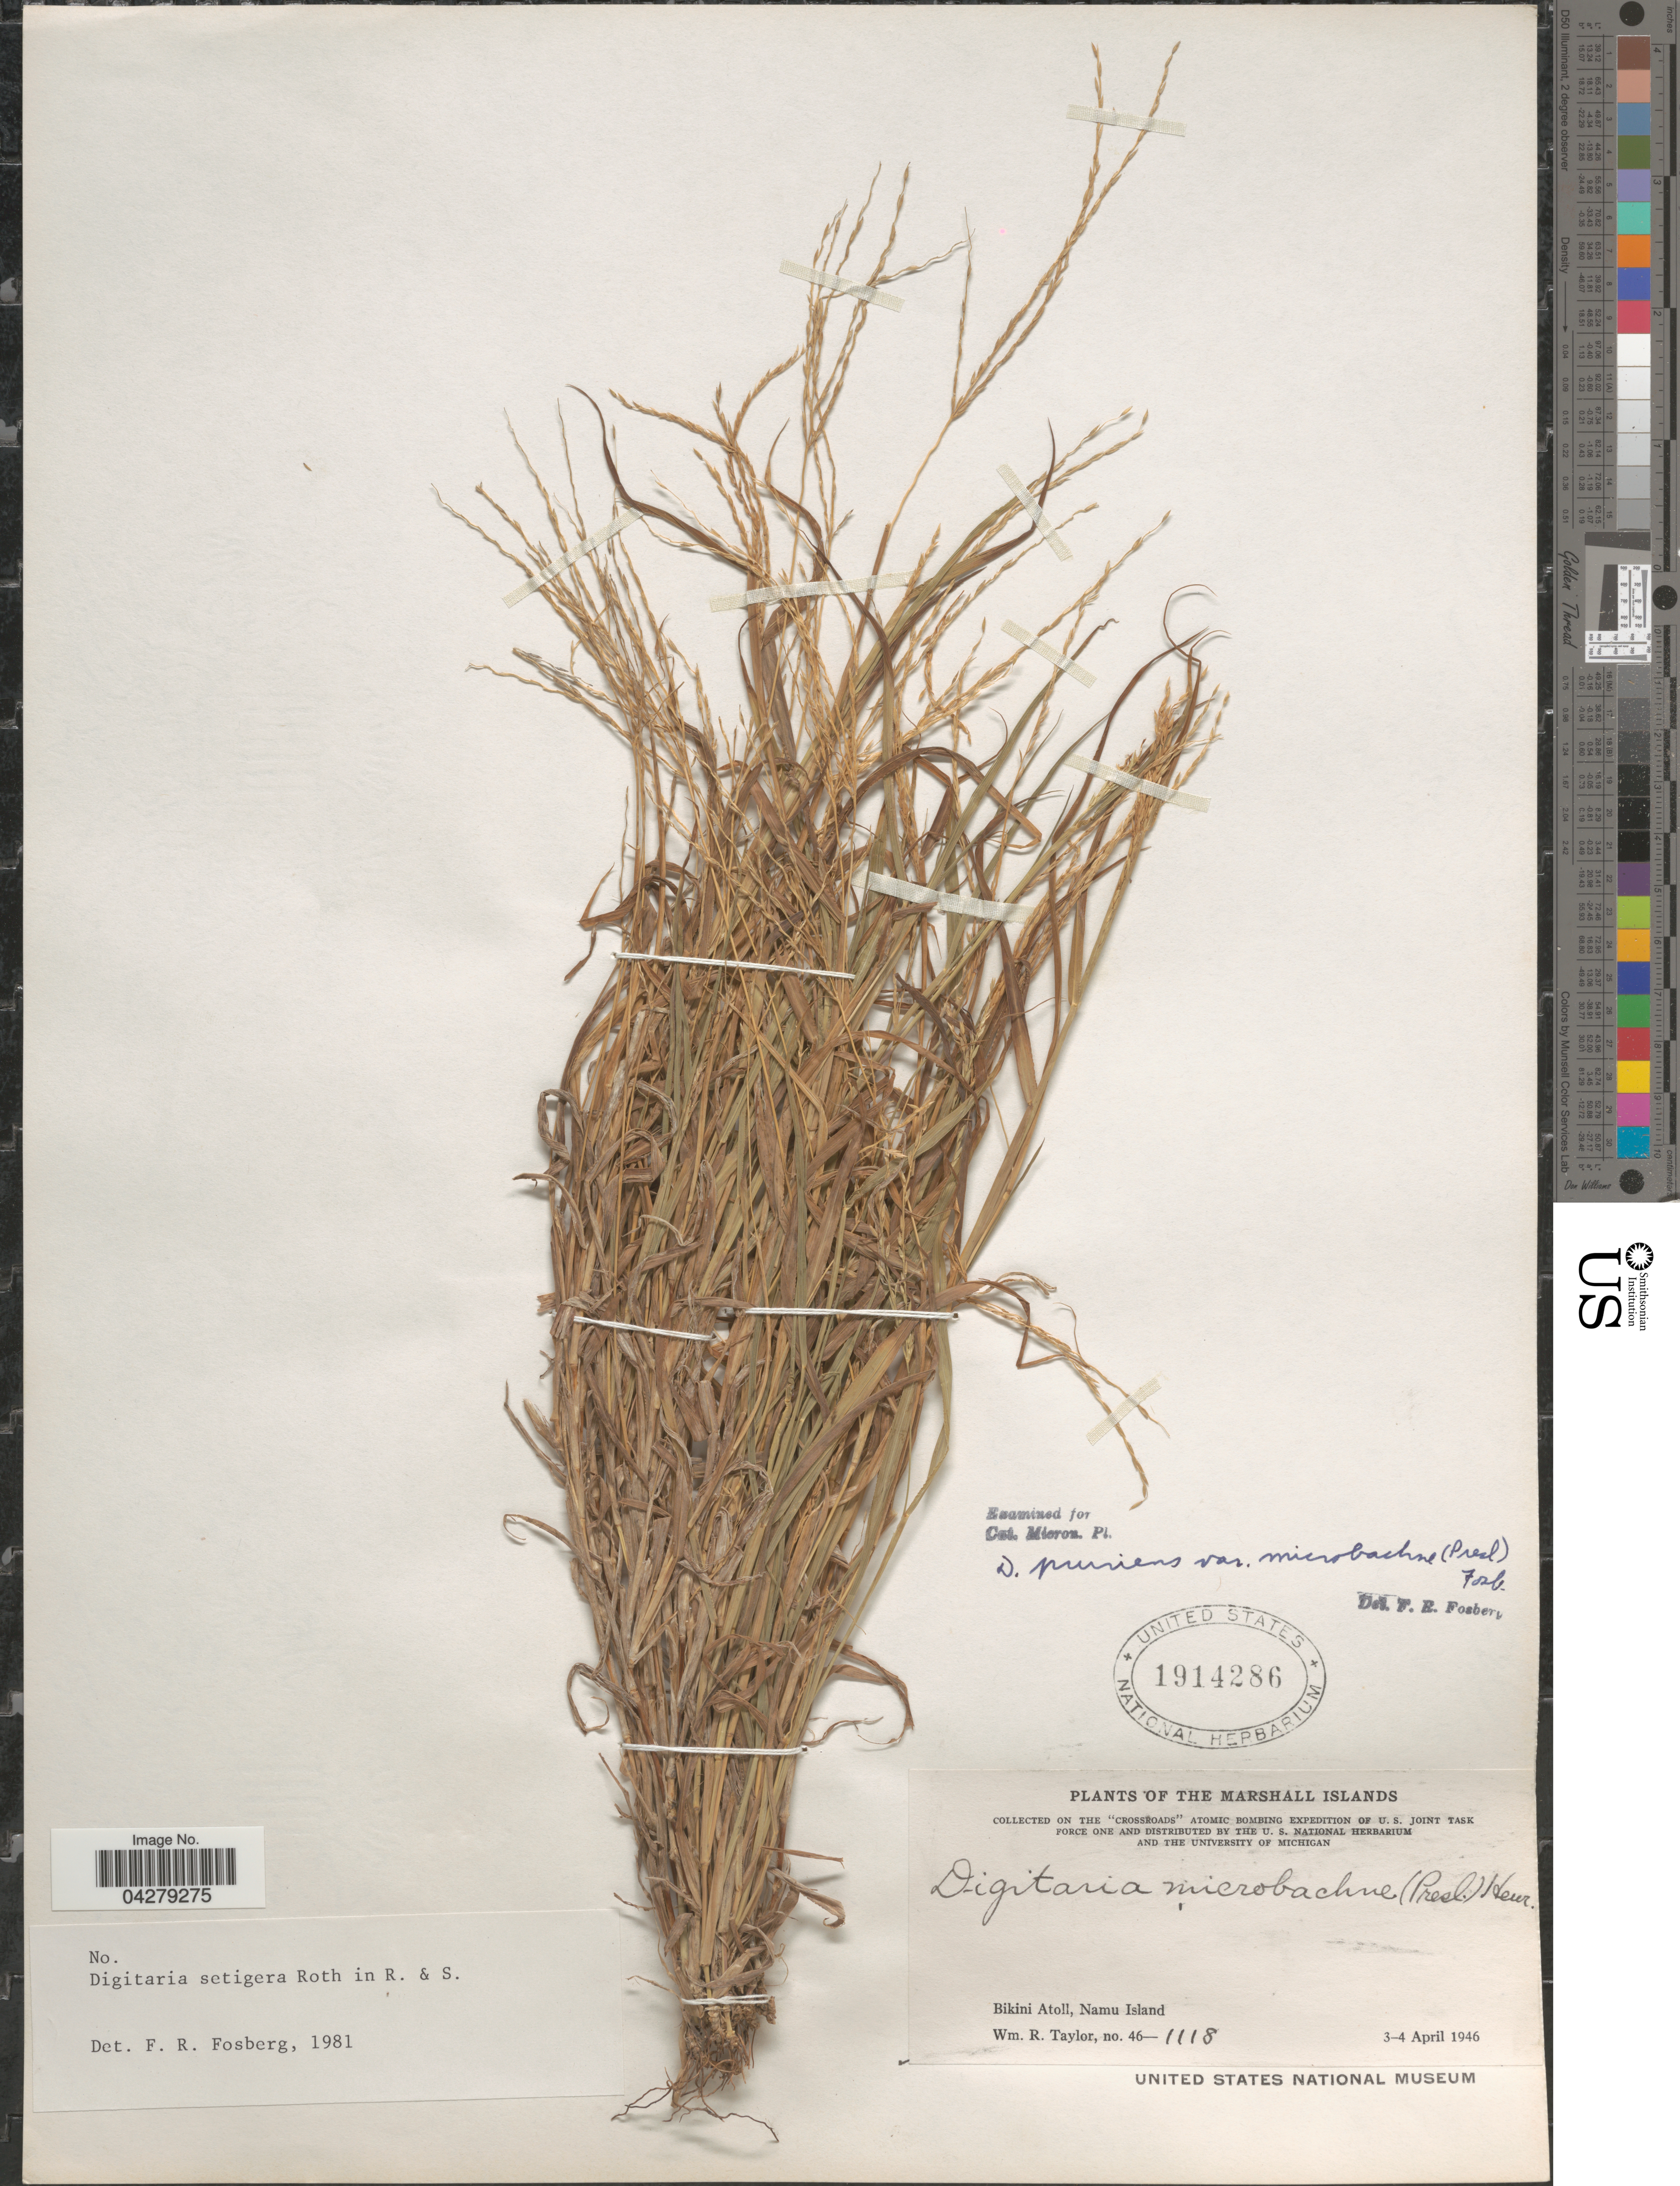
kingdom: Plantae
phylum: Tracheophyta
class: Liliopsida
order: Poales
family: Poaceae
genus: Digitaria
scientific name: Digitaria setigera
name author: Roth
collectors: W. R. Taylor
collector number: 46-1118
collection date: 1946-04-03/1946-04-04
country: Marshall Islands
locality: Bikini Atoll, Namu Island.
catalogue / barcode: US 1914286